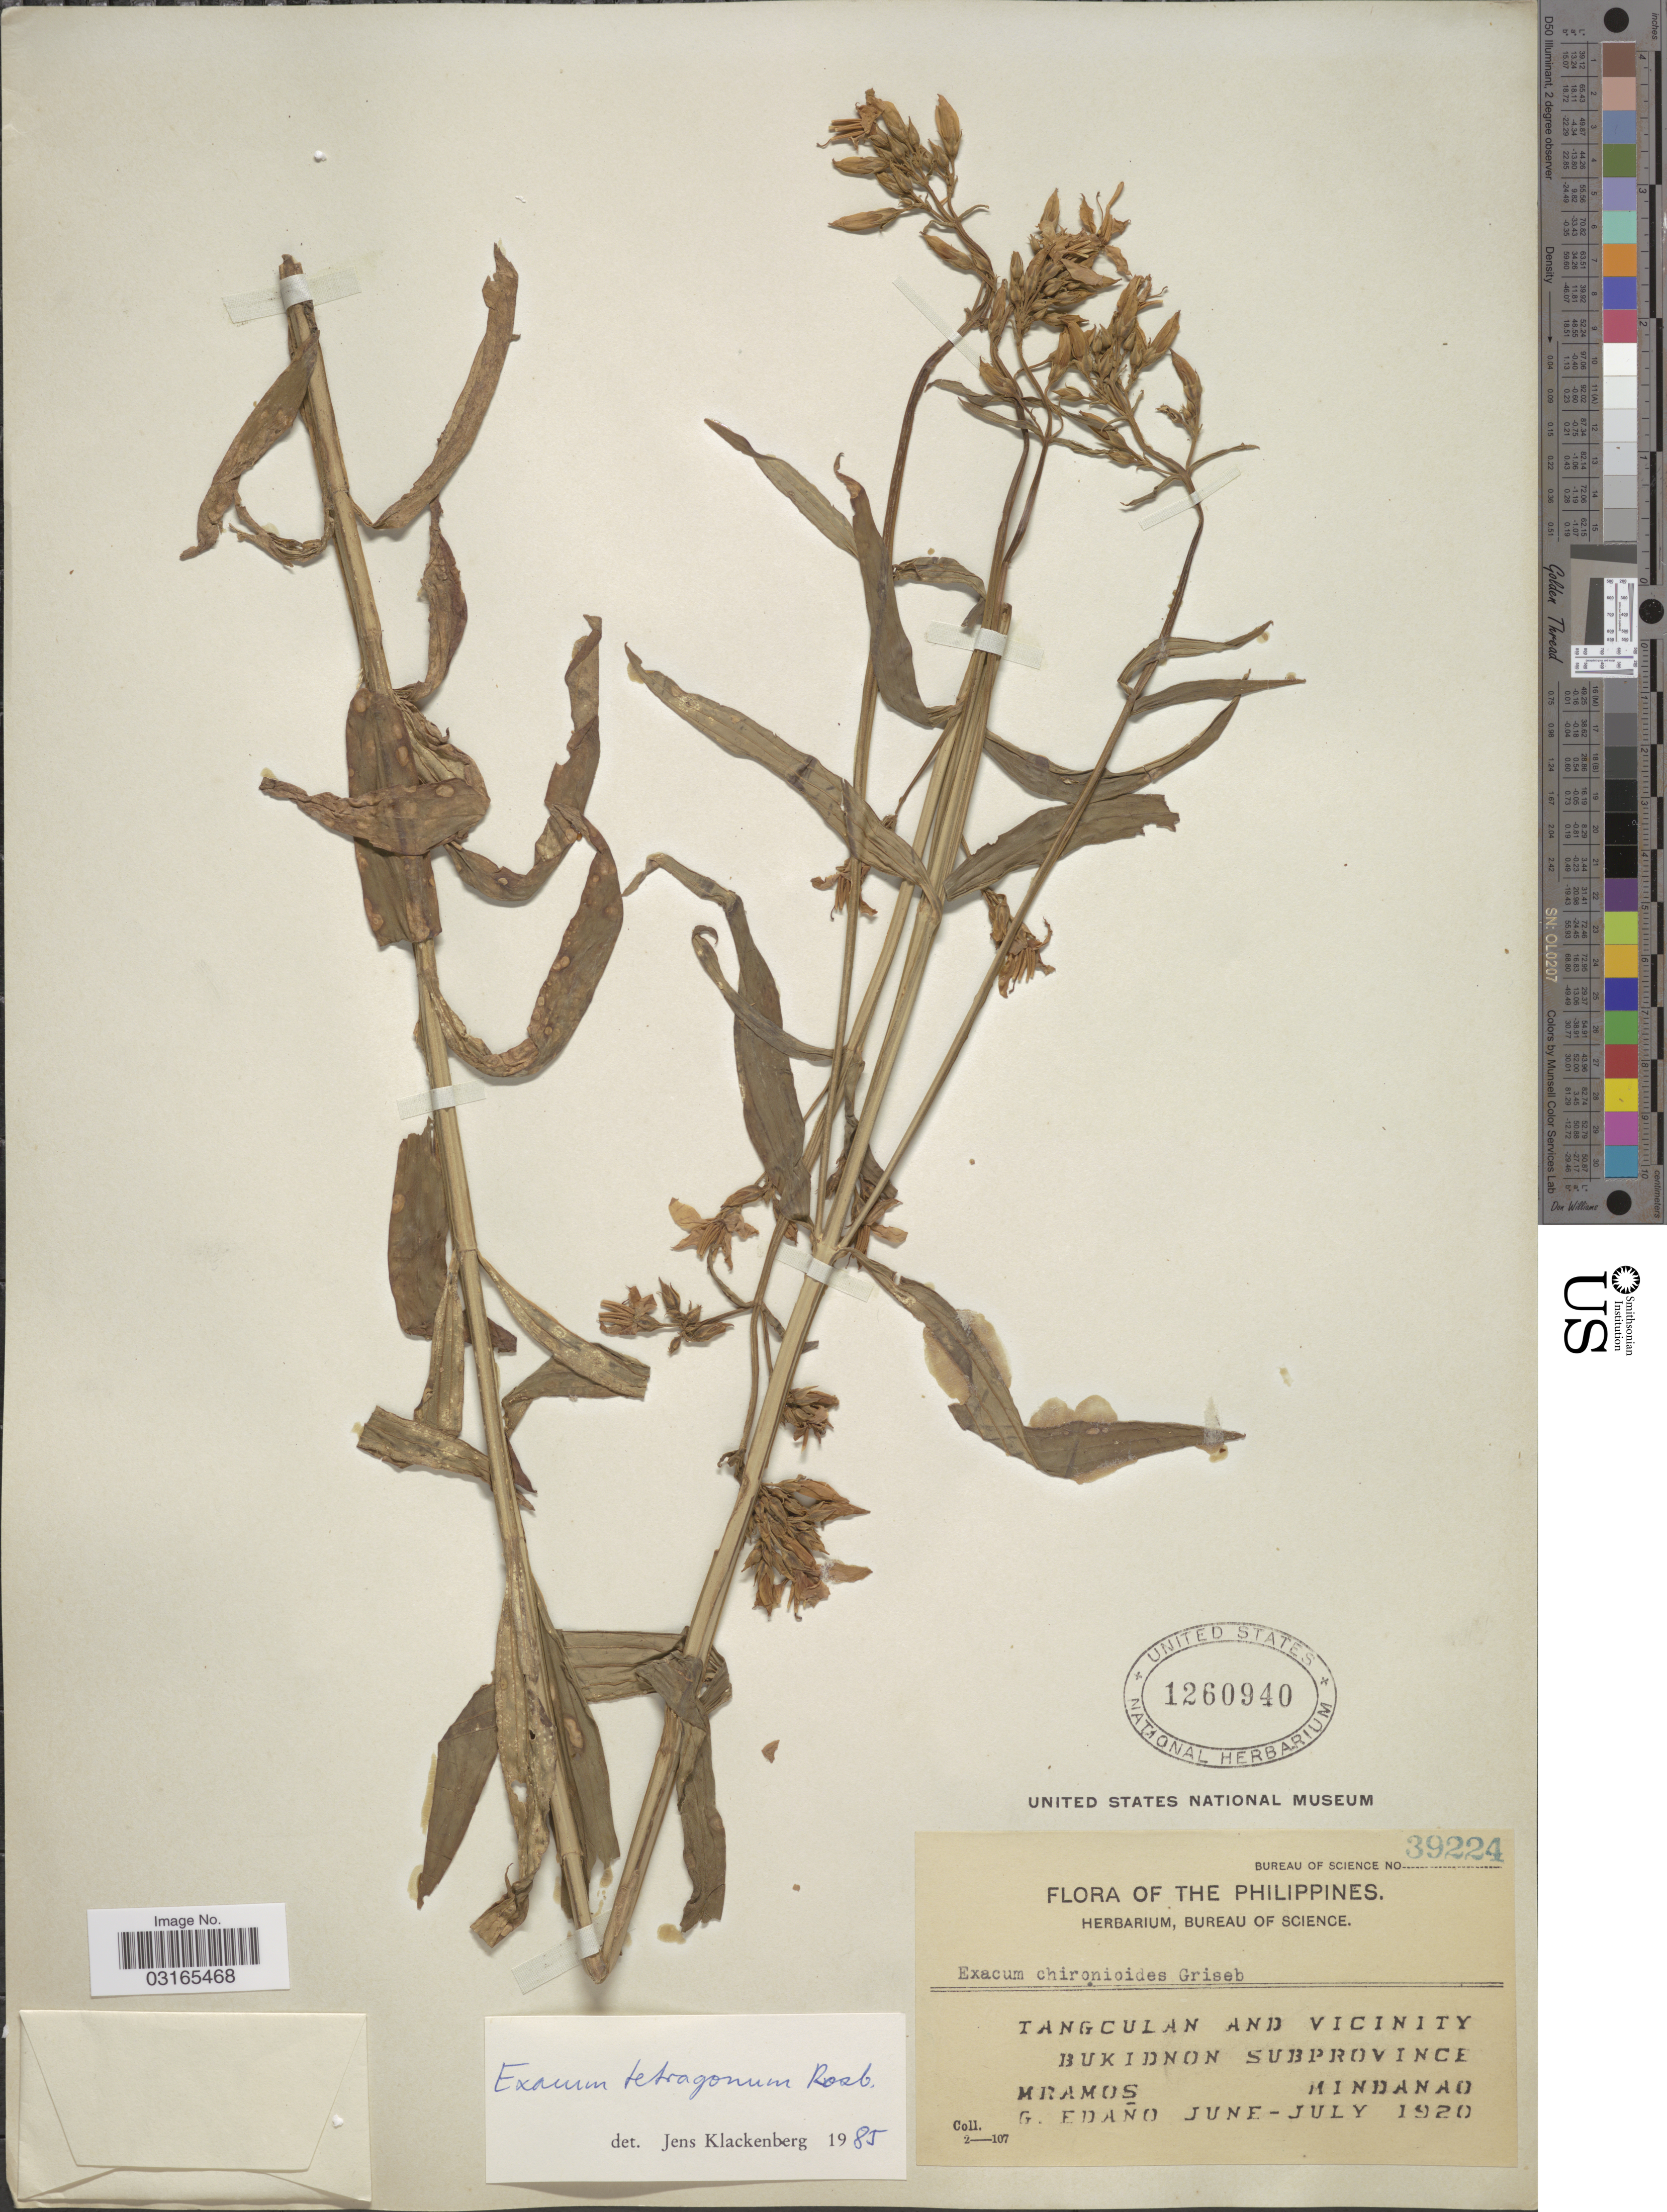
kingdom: Plantae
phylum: Tracheophyta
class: Magnoliopsida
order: Gentianales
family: Gentianaceae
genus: Exacum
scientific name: Exacum tetragonum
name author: Roxb.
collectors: M. Ramos & G. Edaño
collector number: Bureau of Science 39224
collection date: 1920-06/1920-07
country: Philippines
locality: Tangculan and Vicinity, Bukidnon Subprovince, Mindanao.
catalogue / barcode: US 1260940